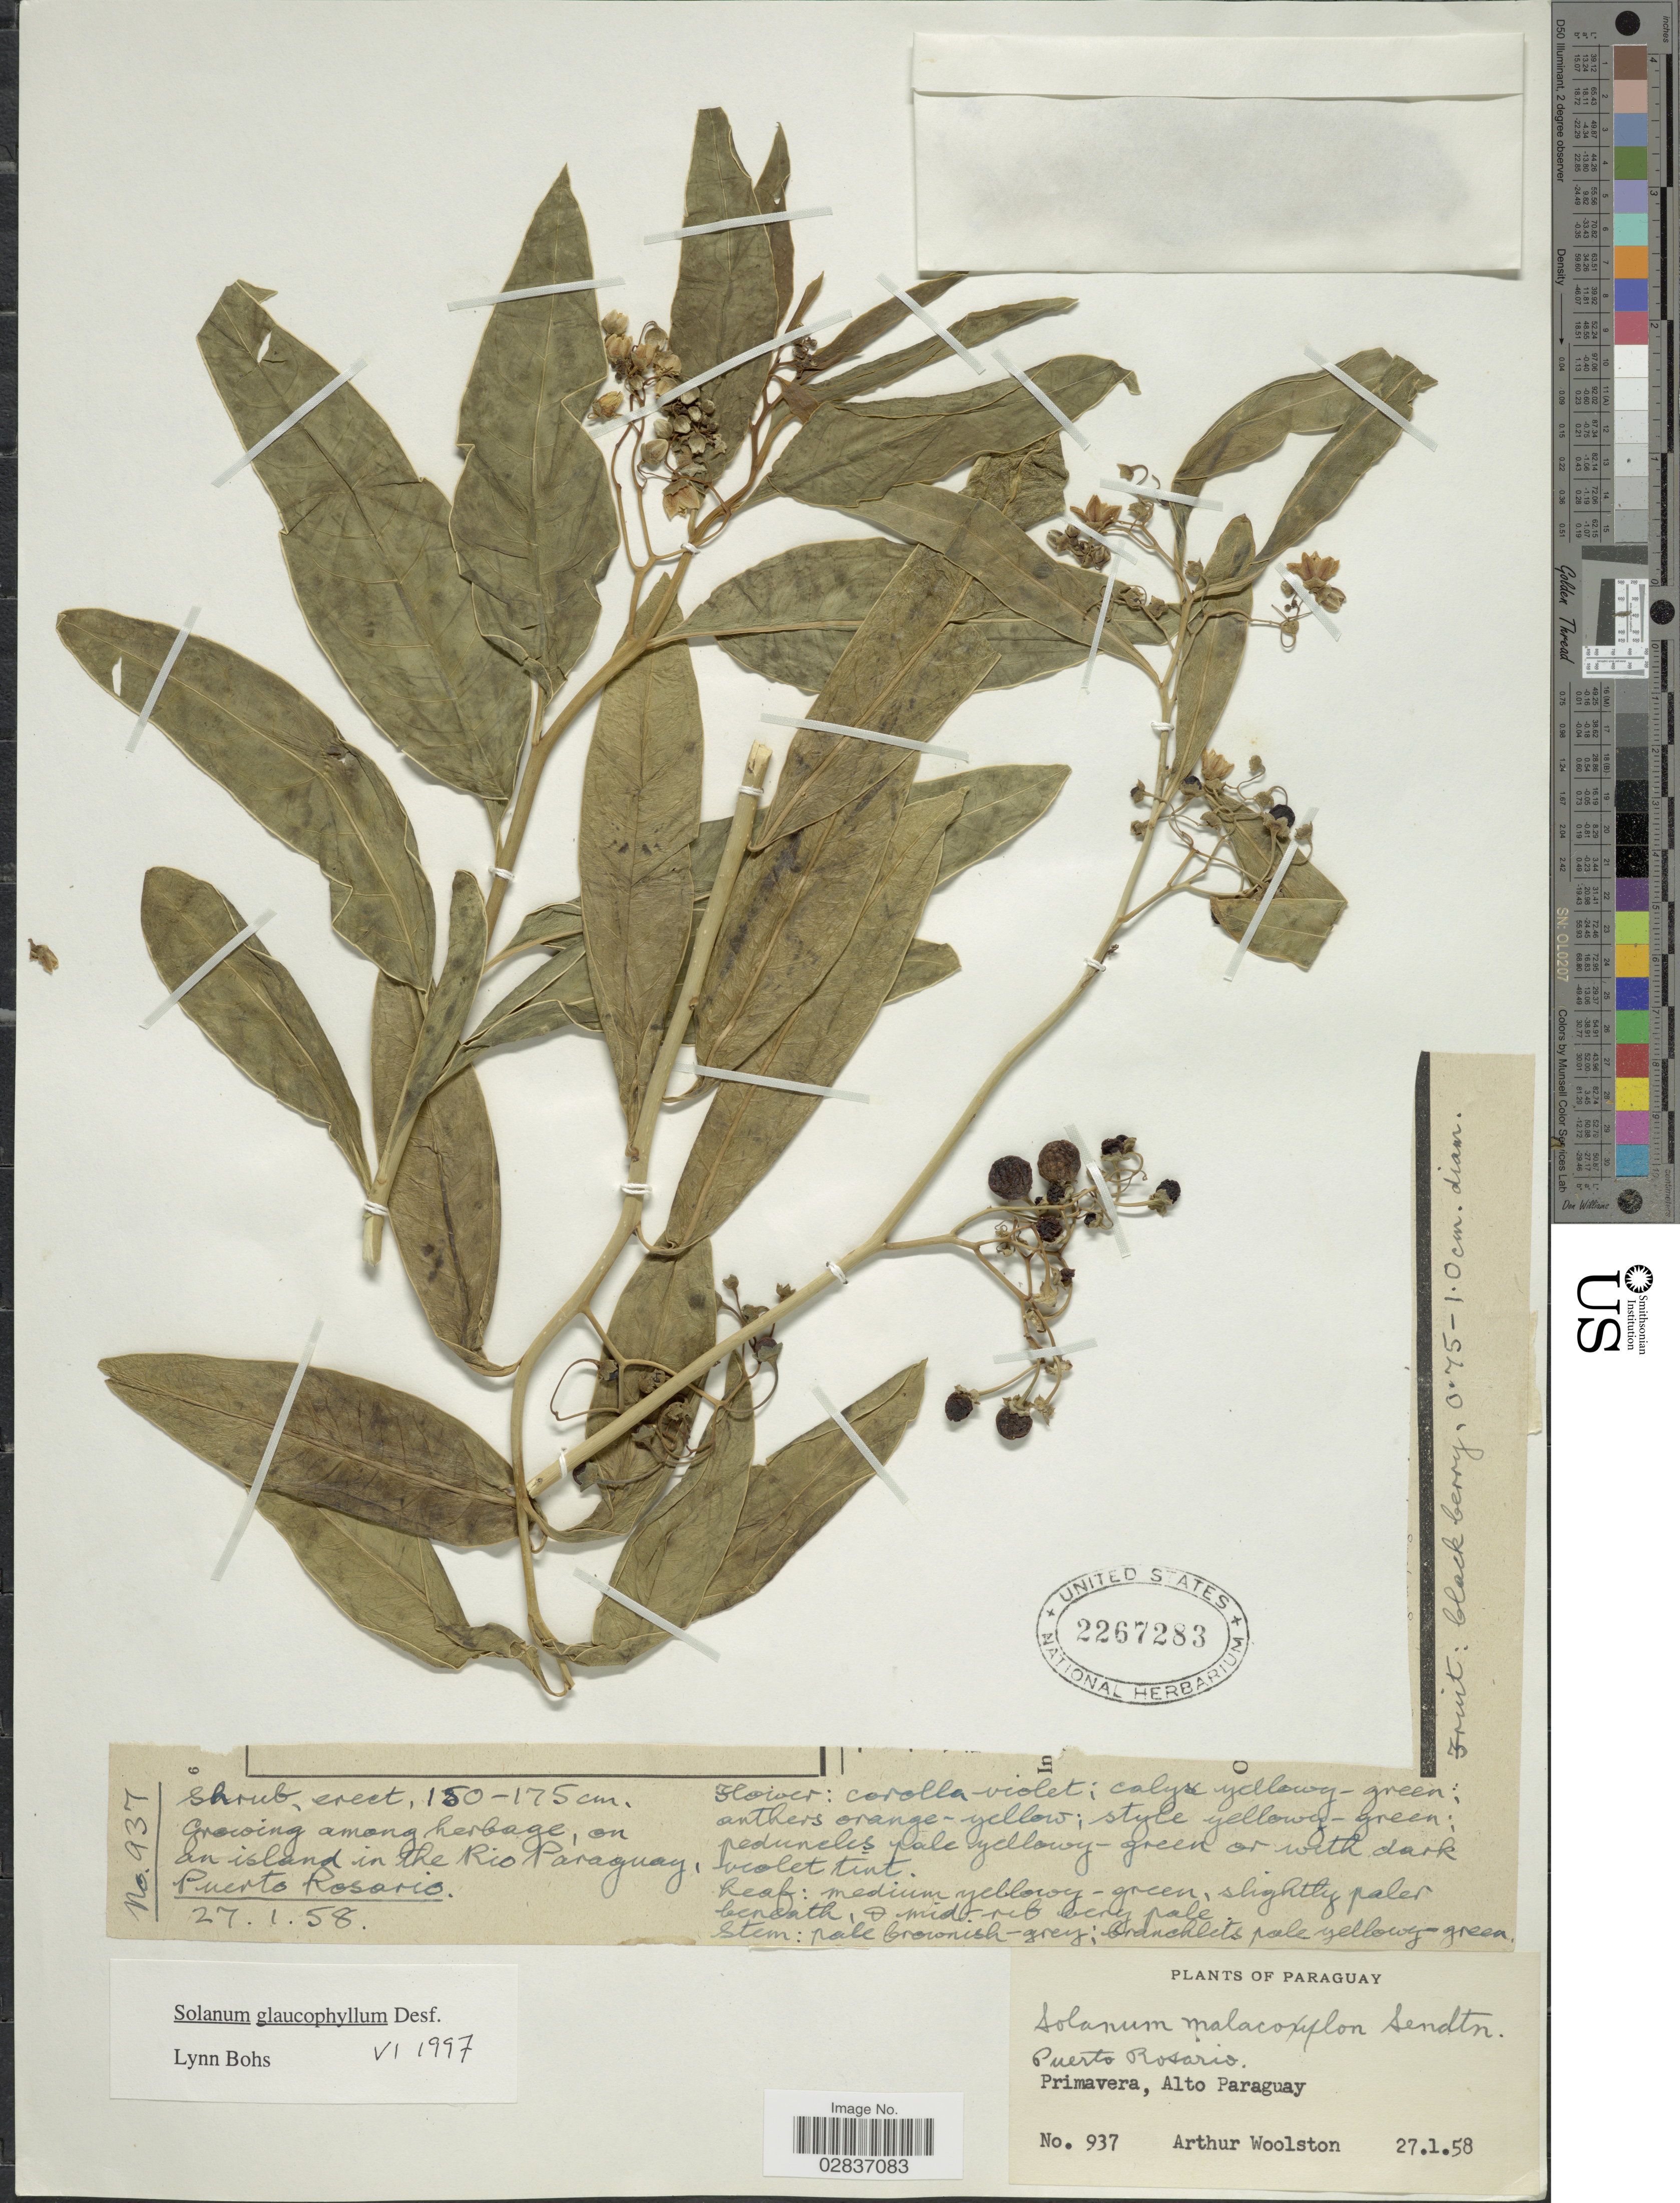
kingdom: Plantae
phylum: Tracheophyta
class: Magnoliopsida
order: Solanales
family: Solanaceae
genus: Solanum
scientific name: Solanum glaucophyllum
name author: Desf.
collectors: A. L. Woolston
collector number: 937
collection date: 1958-01-27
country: Paraguay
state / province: Alto Paraguay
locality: Puerto Rosario, Primavera. On an island in the Rio Paraguay.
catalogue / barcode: US 2267283